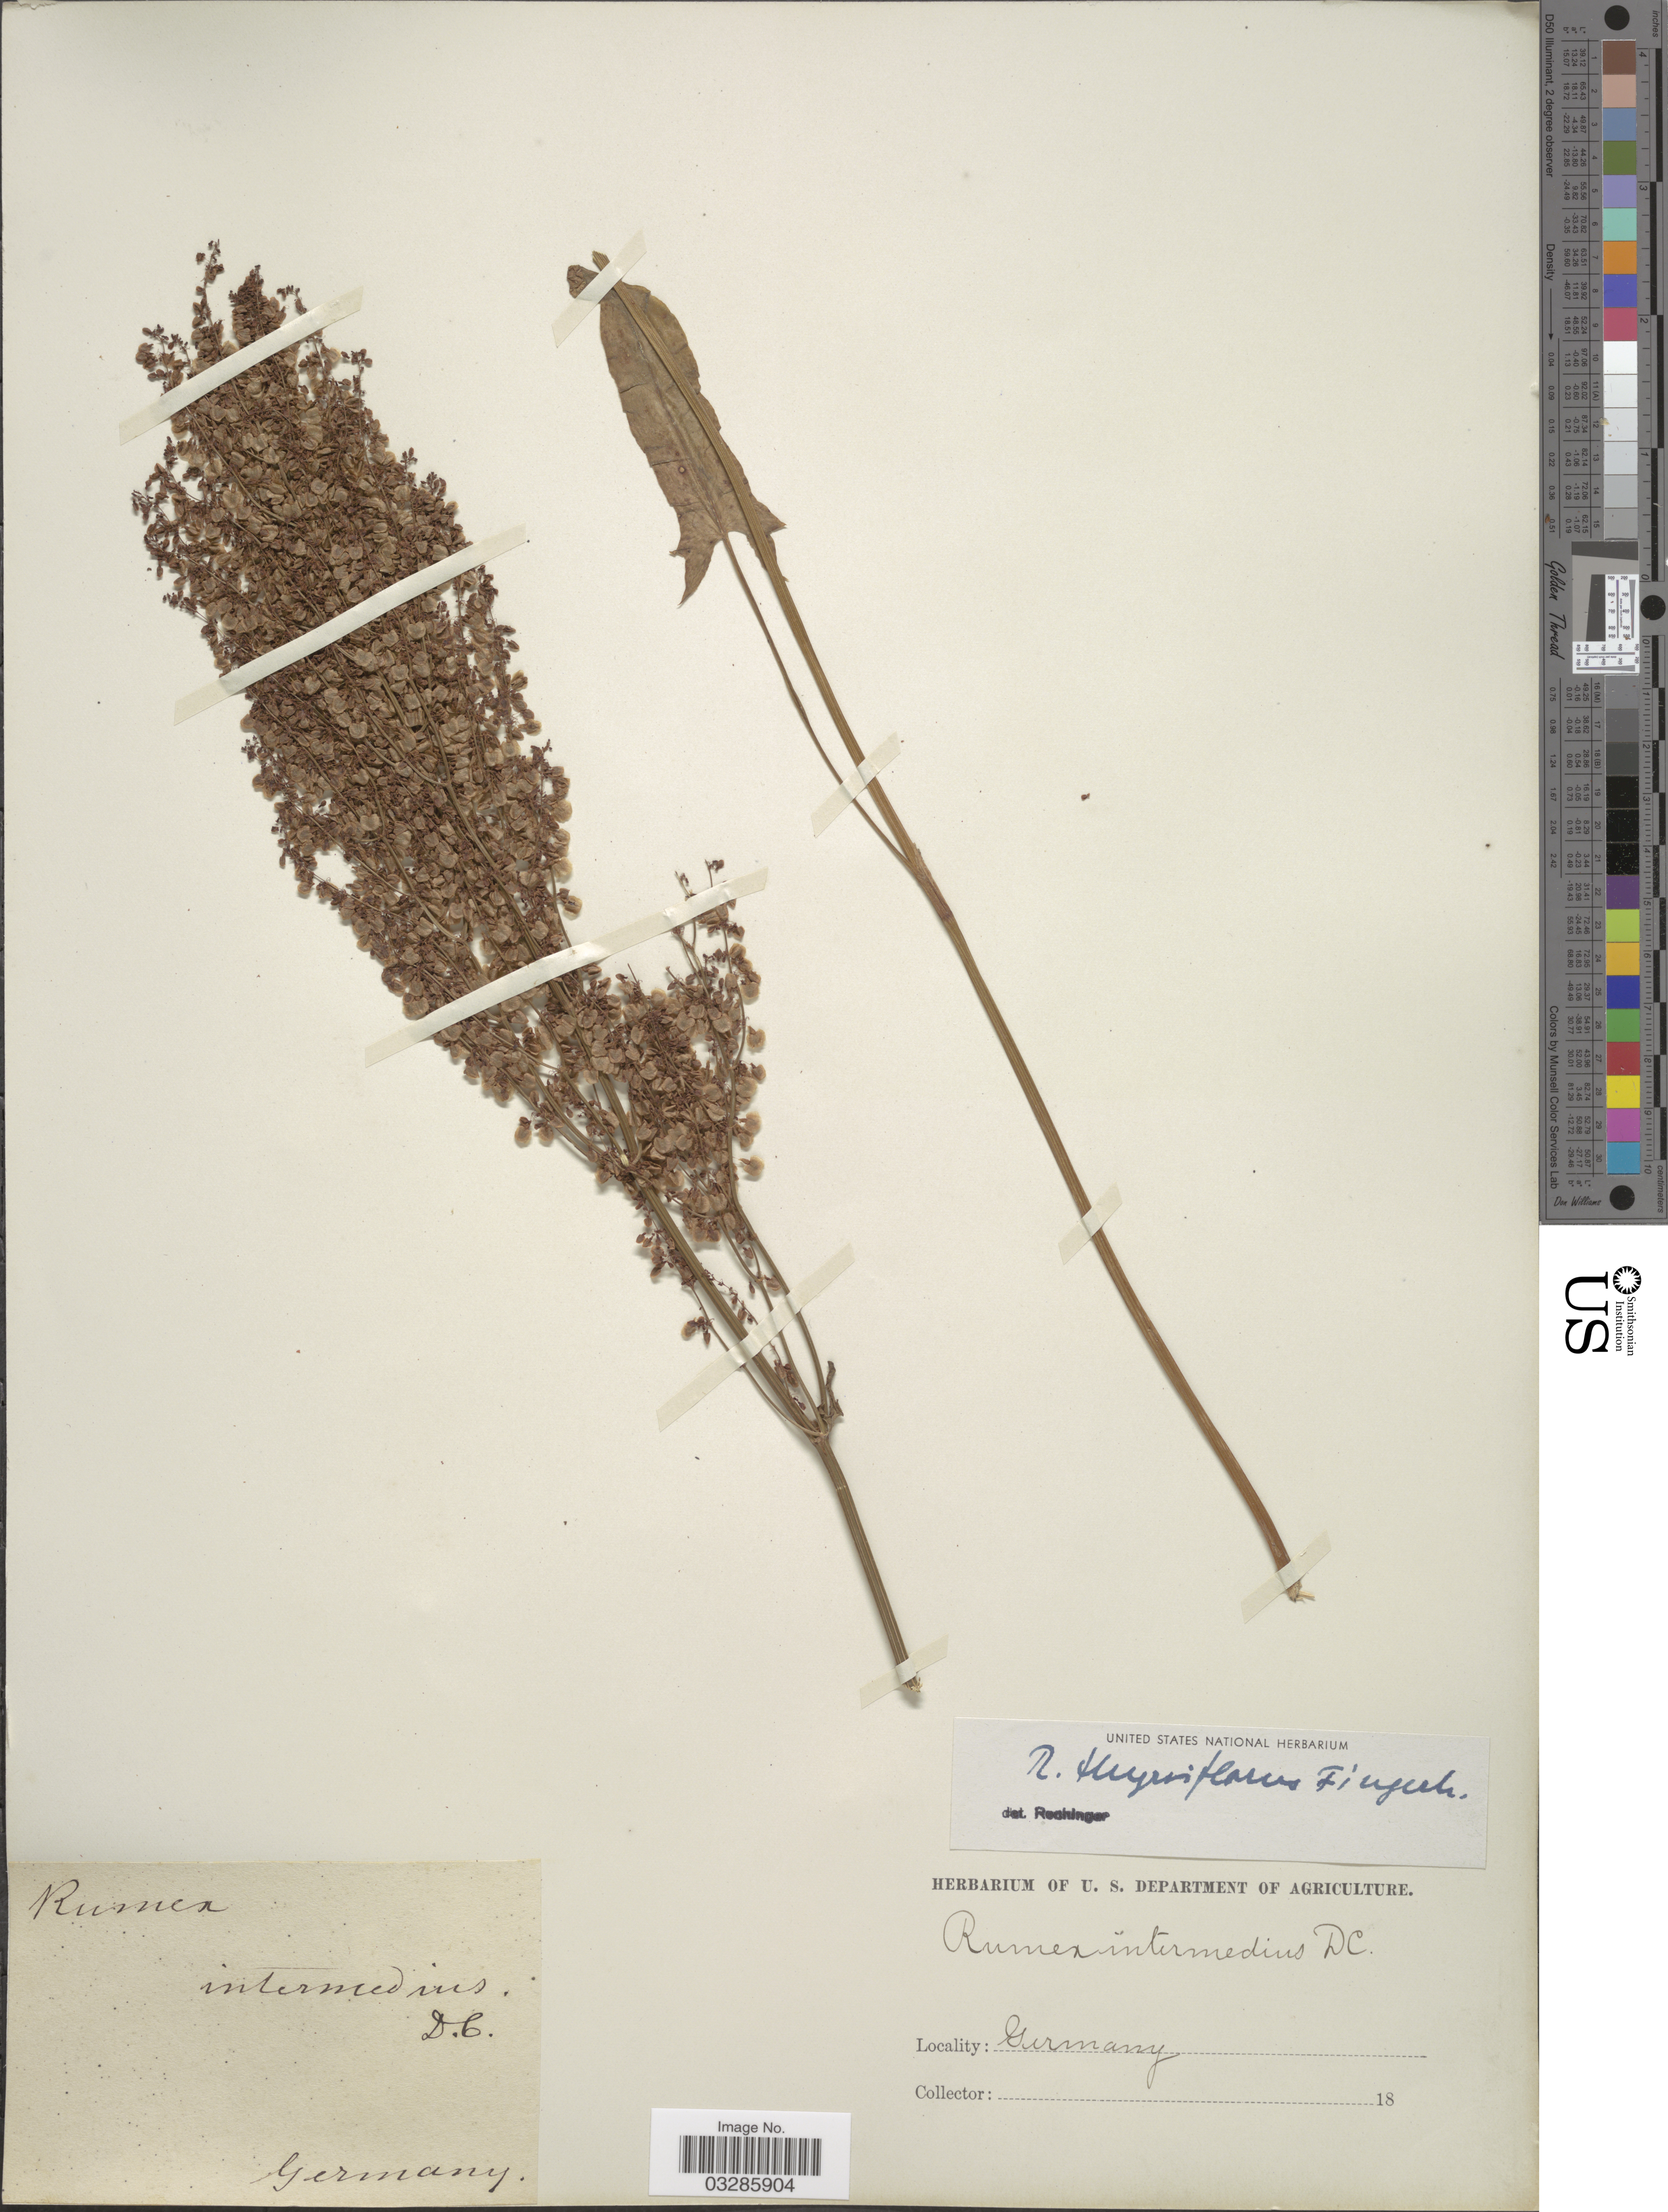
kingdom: Plantae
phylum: Tracheophyta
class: Magnoliopsida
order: Caryophyllales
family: Polygonaceae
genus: Rumex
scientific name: Rumex thyrsiflorus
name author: Fingerh.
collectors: Facchini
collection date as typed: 18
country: Germany